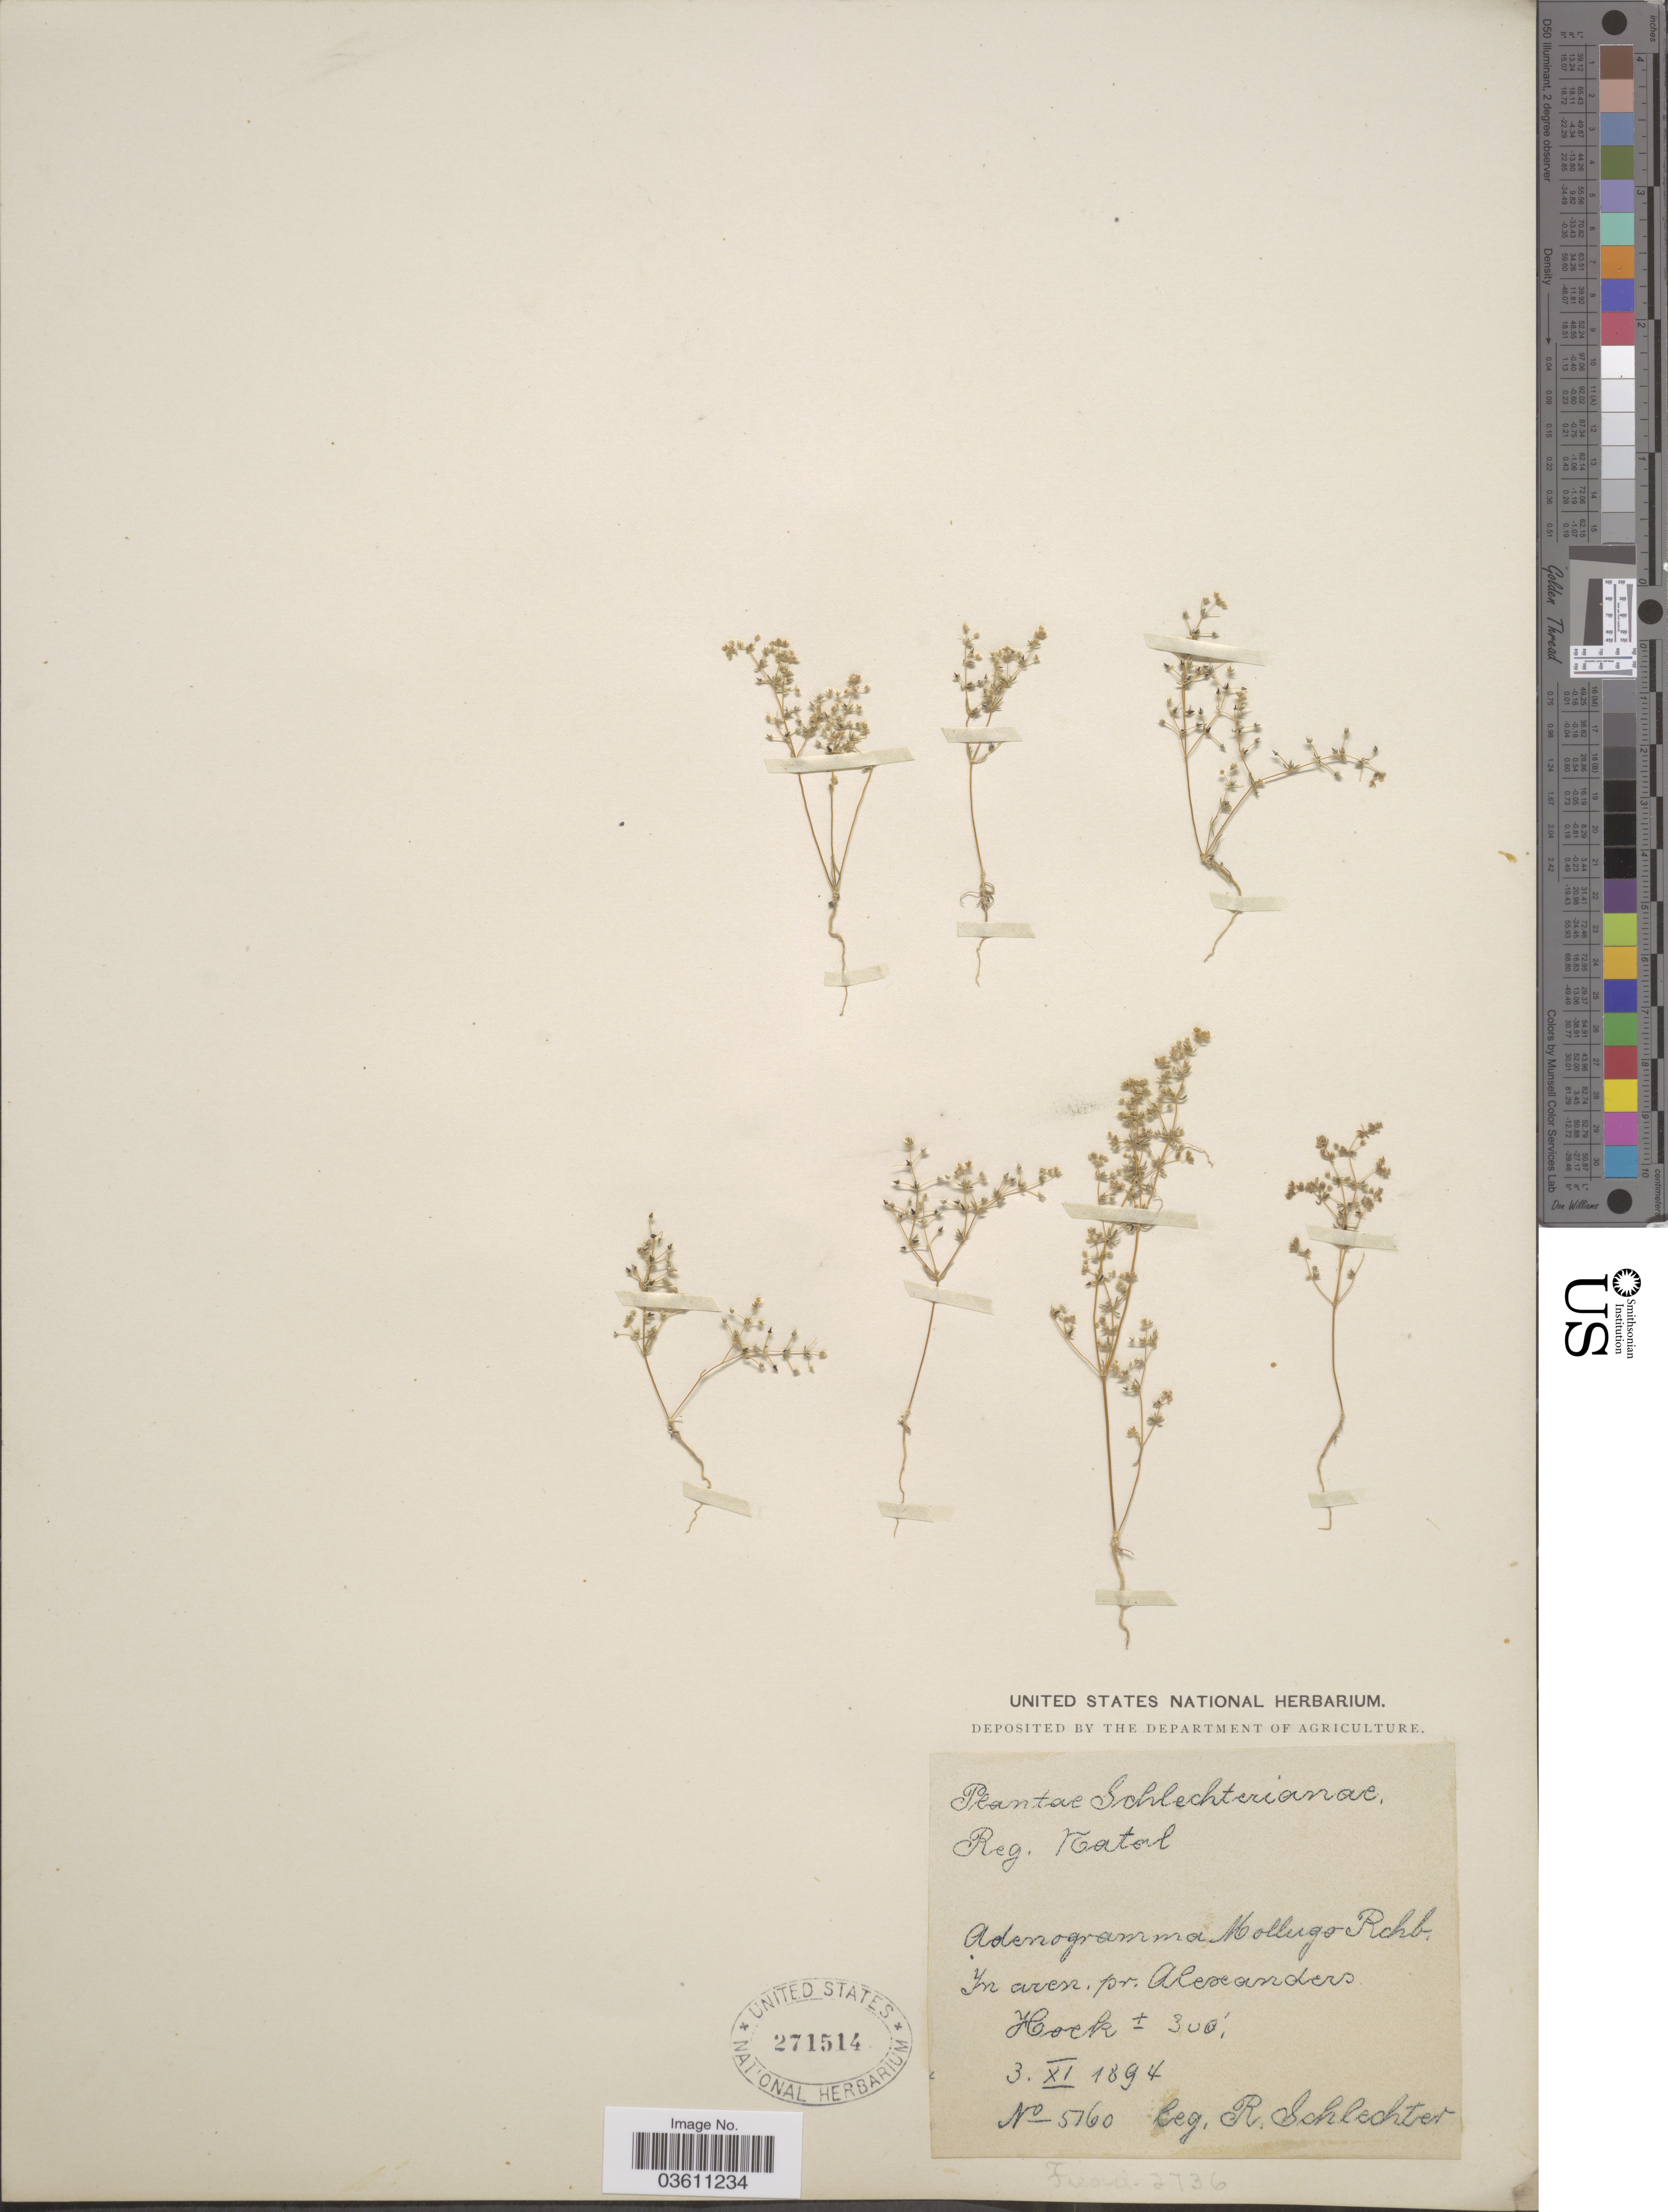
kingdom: Plantae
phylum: Tracheophyta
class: Magnoliopsida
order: Caryophyllales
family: Molluginaceae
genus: Adenogramma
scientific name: Adenogramma molluga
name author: Rchb.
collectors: F. R. R. Schlechter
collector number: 5160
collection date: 1894-11-03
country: South Africa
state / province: KwaZulu-Natal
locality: Reg. Natal. In arven. pr. Alexanders Hoek.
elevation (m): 91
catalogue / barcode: US 271514